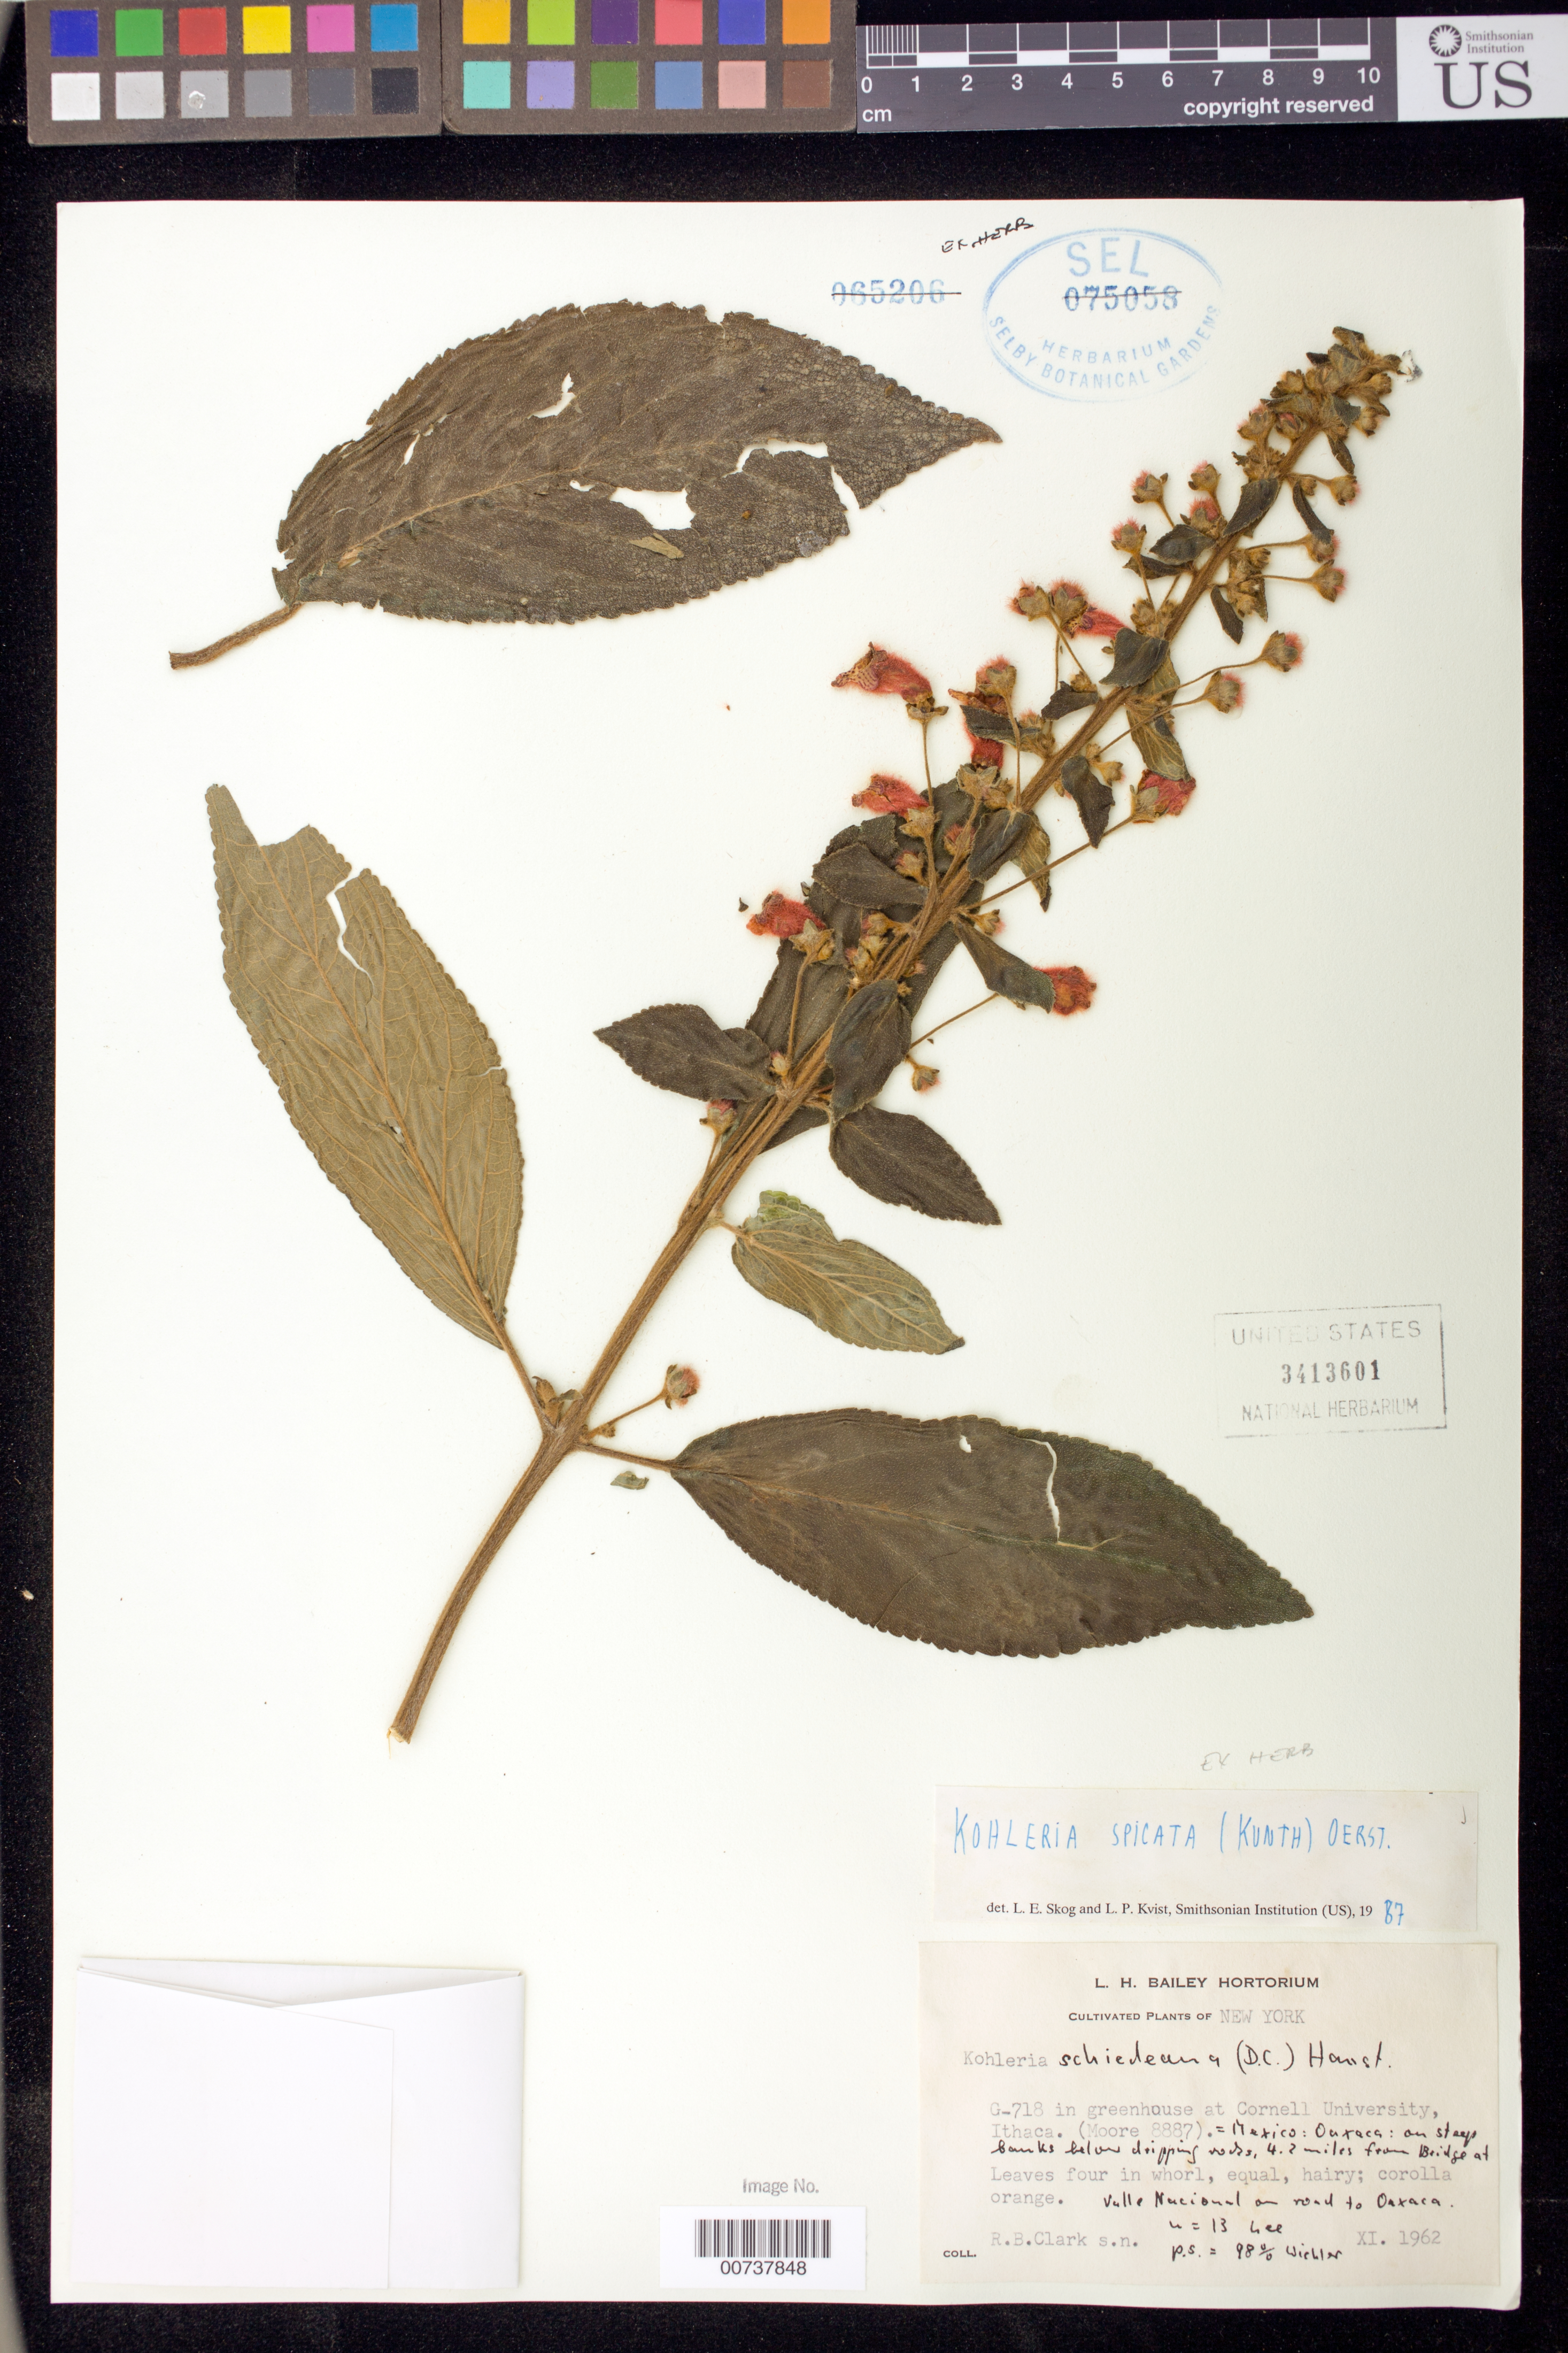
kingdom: Plantae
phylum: Tracheophyta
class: Magnoliopsida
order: Lamiales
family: Gesneriaceae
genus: Kohleria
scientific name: Kohleria spicata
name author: (Kunth) Oerst.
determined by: Kvist, L. P.; Skog, Laurence E.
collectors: R. B. Clark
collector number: s.n. [G-718]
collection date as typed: Nov 1962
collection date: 1962-11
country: Mexico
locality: Cultivated at Cornell University, Ithaca, NY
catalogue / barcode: US 3413601